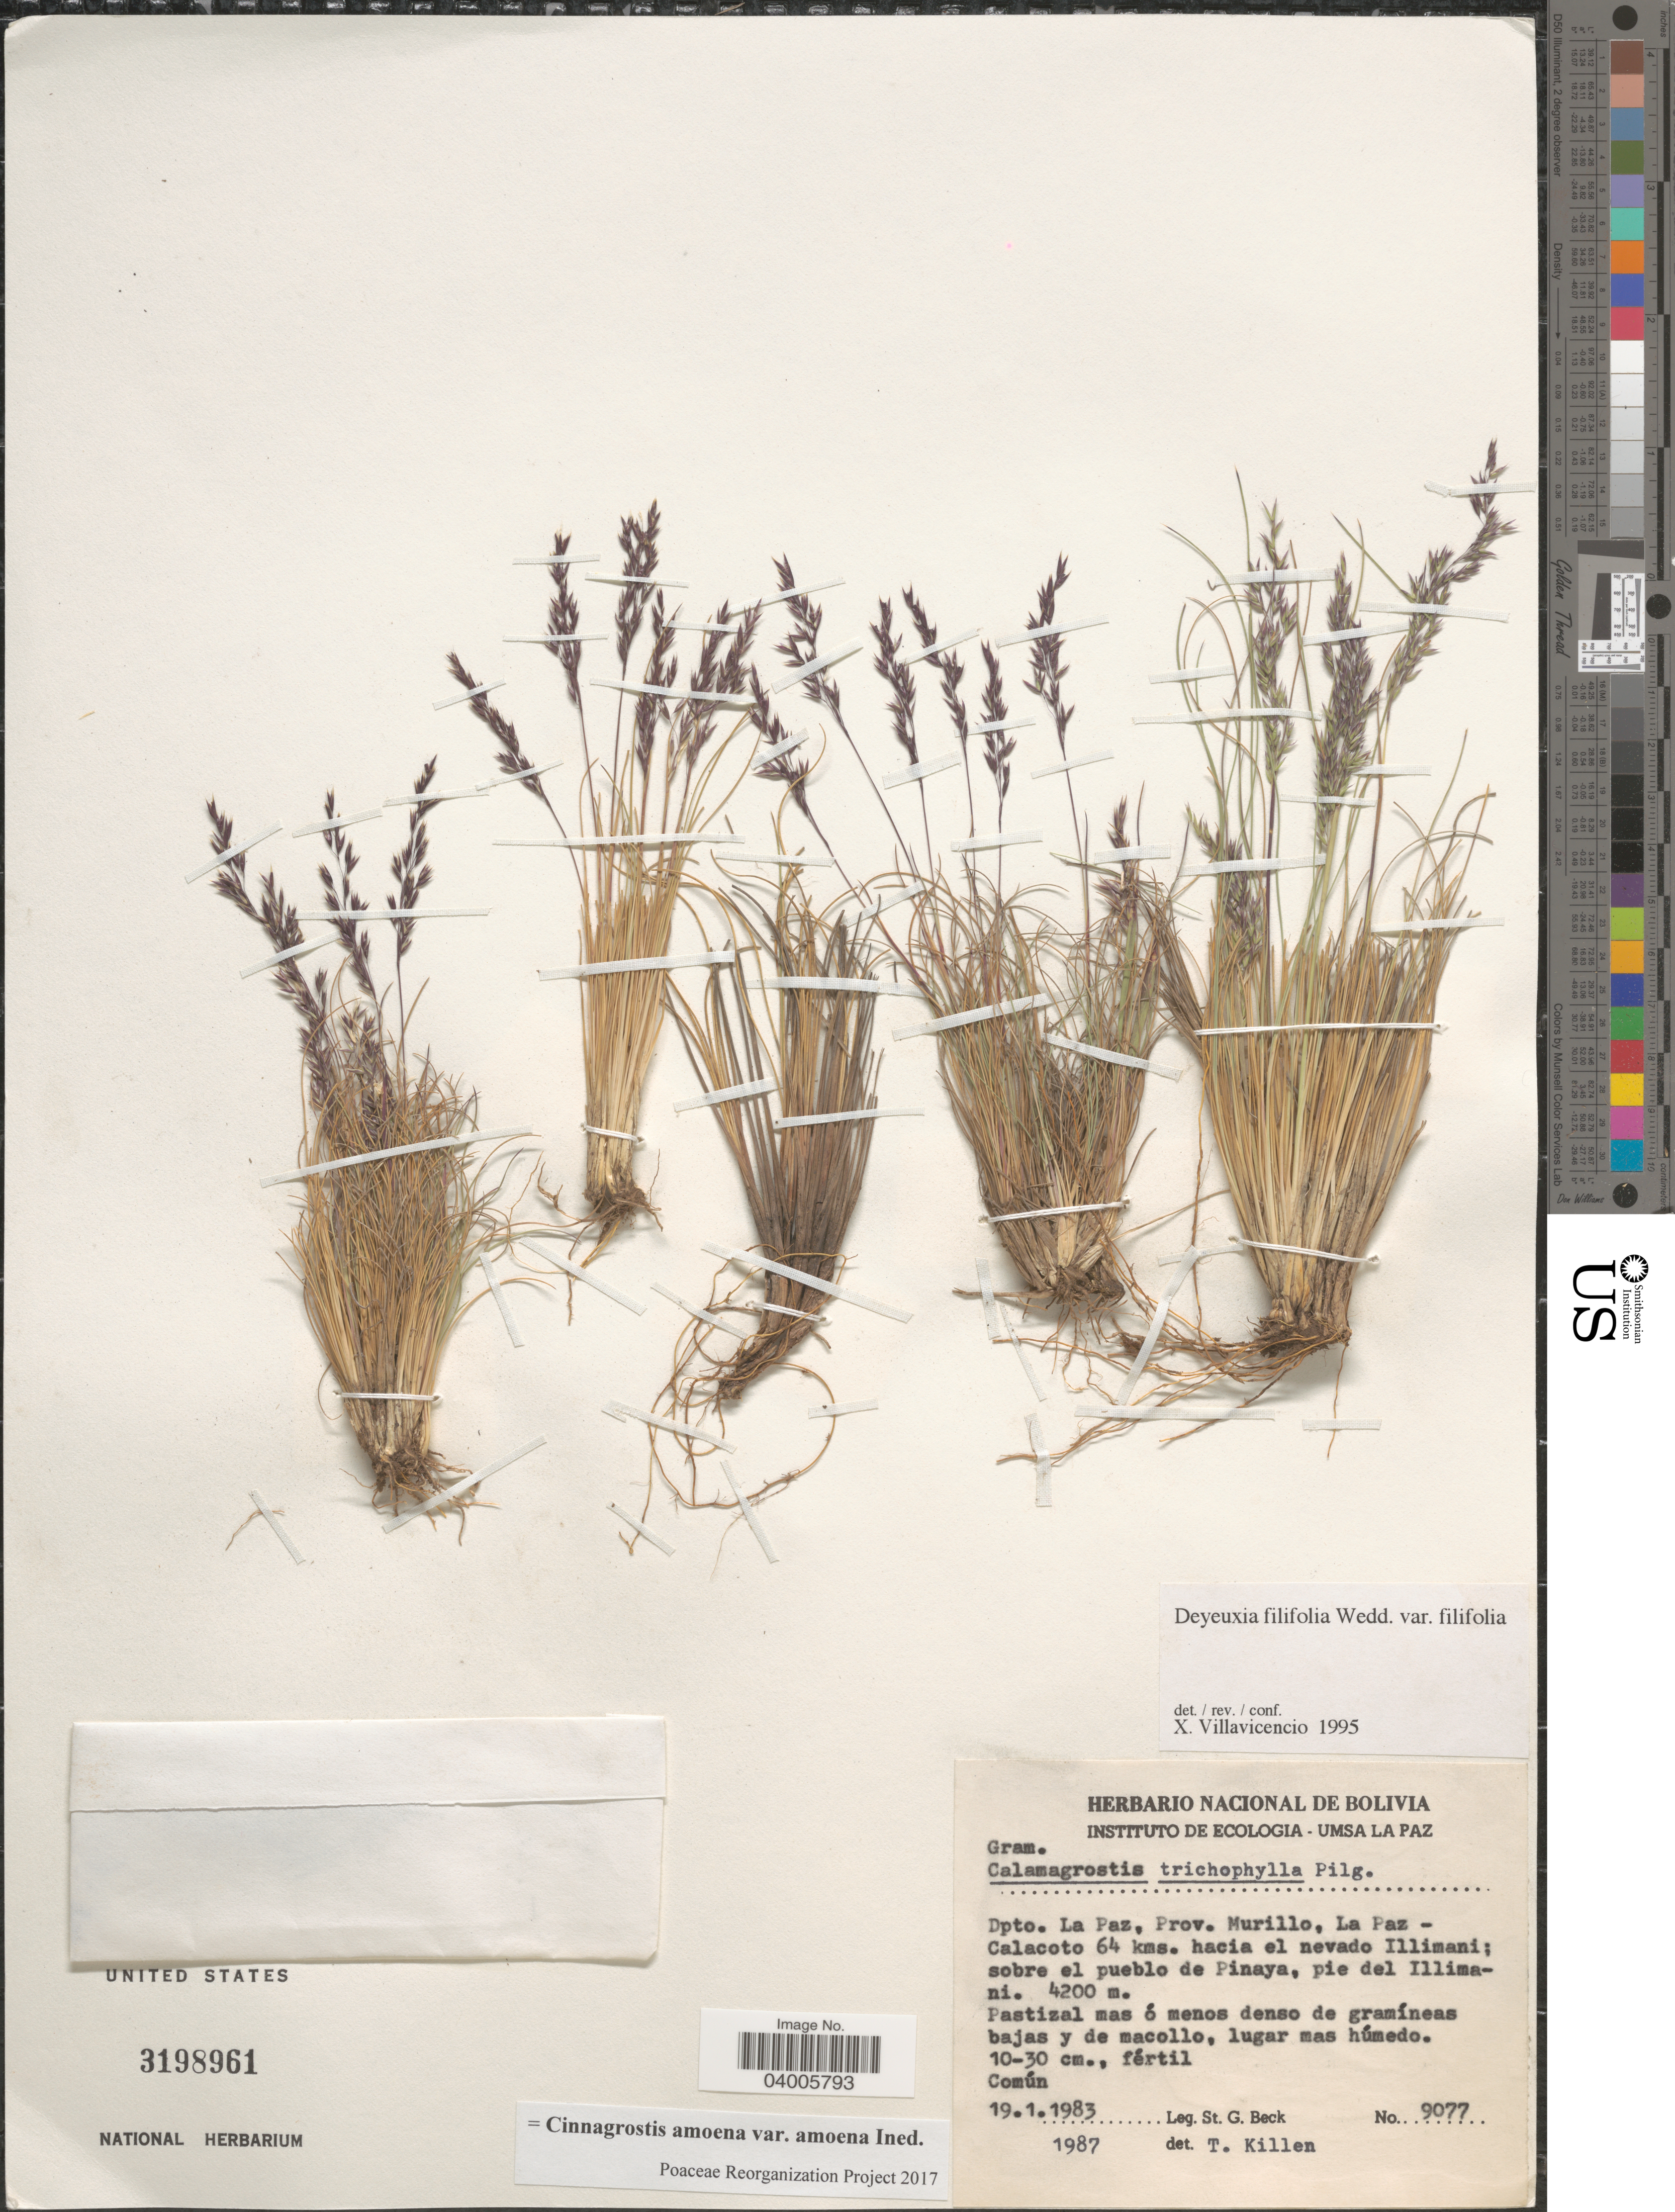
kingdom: Plantae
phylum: Tracheophyta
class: Liliopsida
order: Poales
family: Poaceae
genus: Cinnagrostis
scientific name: Cinnagrostis filifolia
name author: (Wedd.) P.M. Peterson et al.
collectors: S. G. Beck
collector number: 9077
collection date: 1983-01-19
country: Bolivia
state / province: La Paz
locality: Dpto. La Paz, Prov. Murillo, La Paz - Calacoto 64 kms. hacia el nevado Illimani; sobre el pueblo de Pinaya, pie del Illimani.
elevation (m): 4200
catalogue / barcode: US 3198961